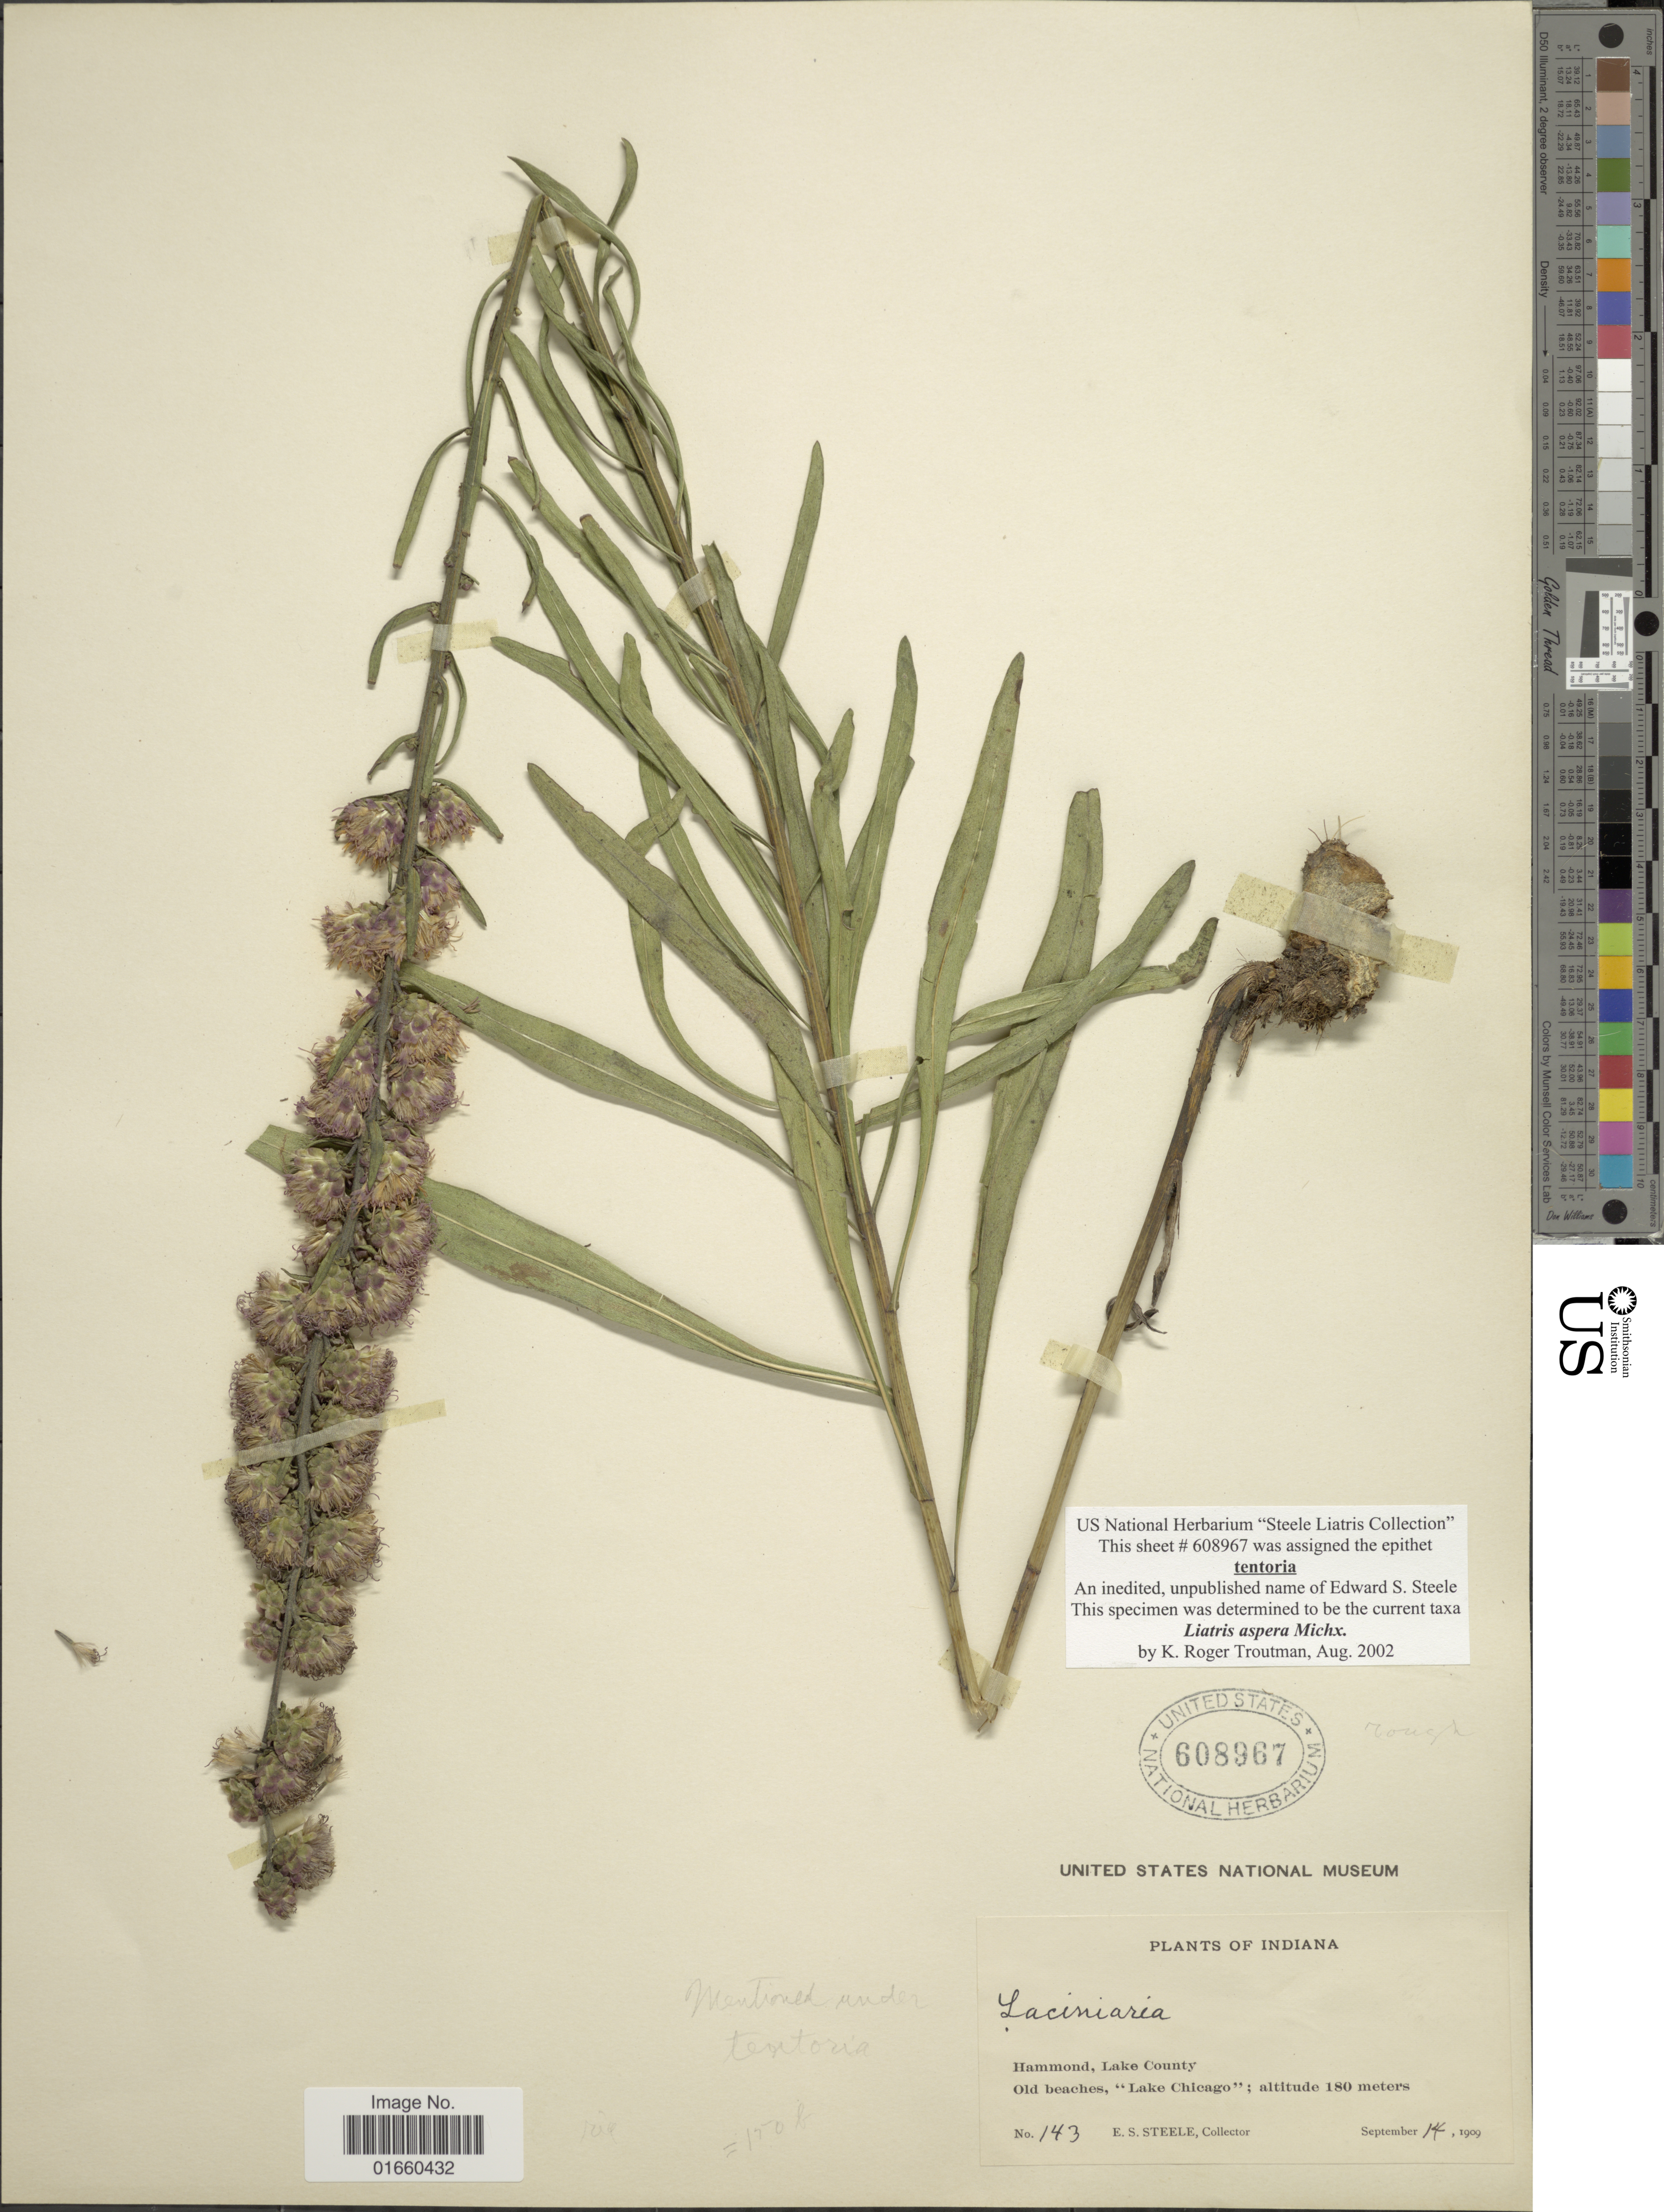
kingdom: Plantae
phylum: Tracheophyta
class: Magnoliopsida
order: Asterales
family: Asteraceae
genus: Liatris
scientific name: Liatris aspera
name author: Michx.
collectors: E. Steele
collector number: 143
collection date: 1909-09-14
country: United States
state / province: Indiana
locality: Hammond, Lake County, Old beaches, "Lake Chicago"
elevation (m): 180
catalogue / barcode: US 608967